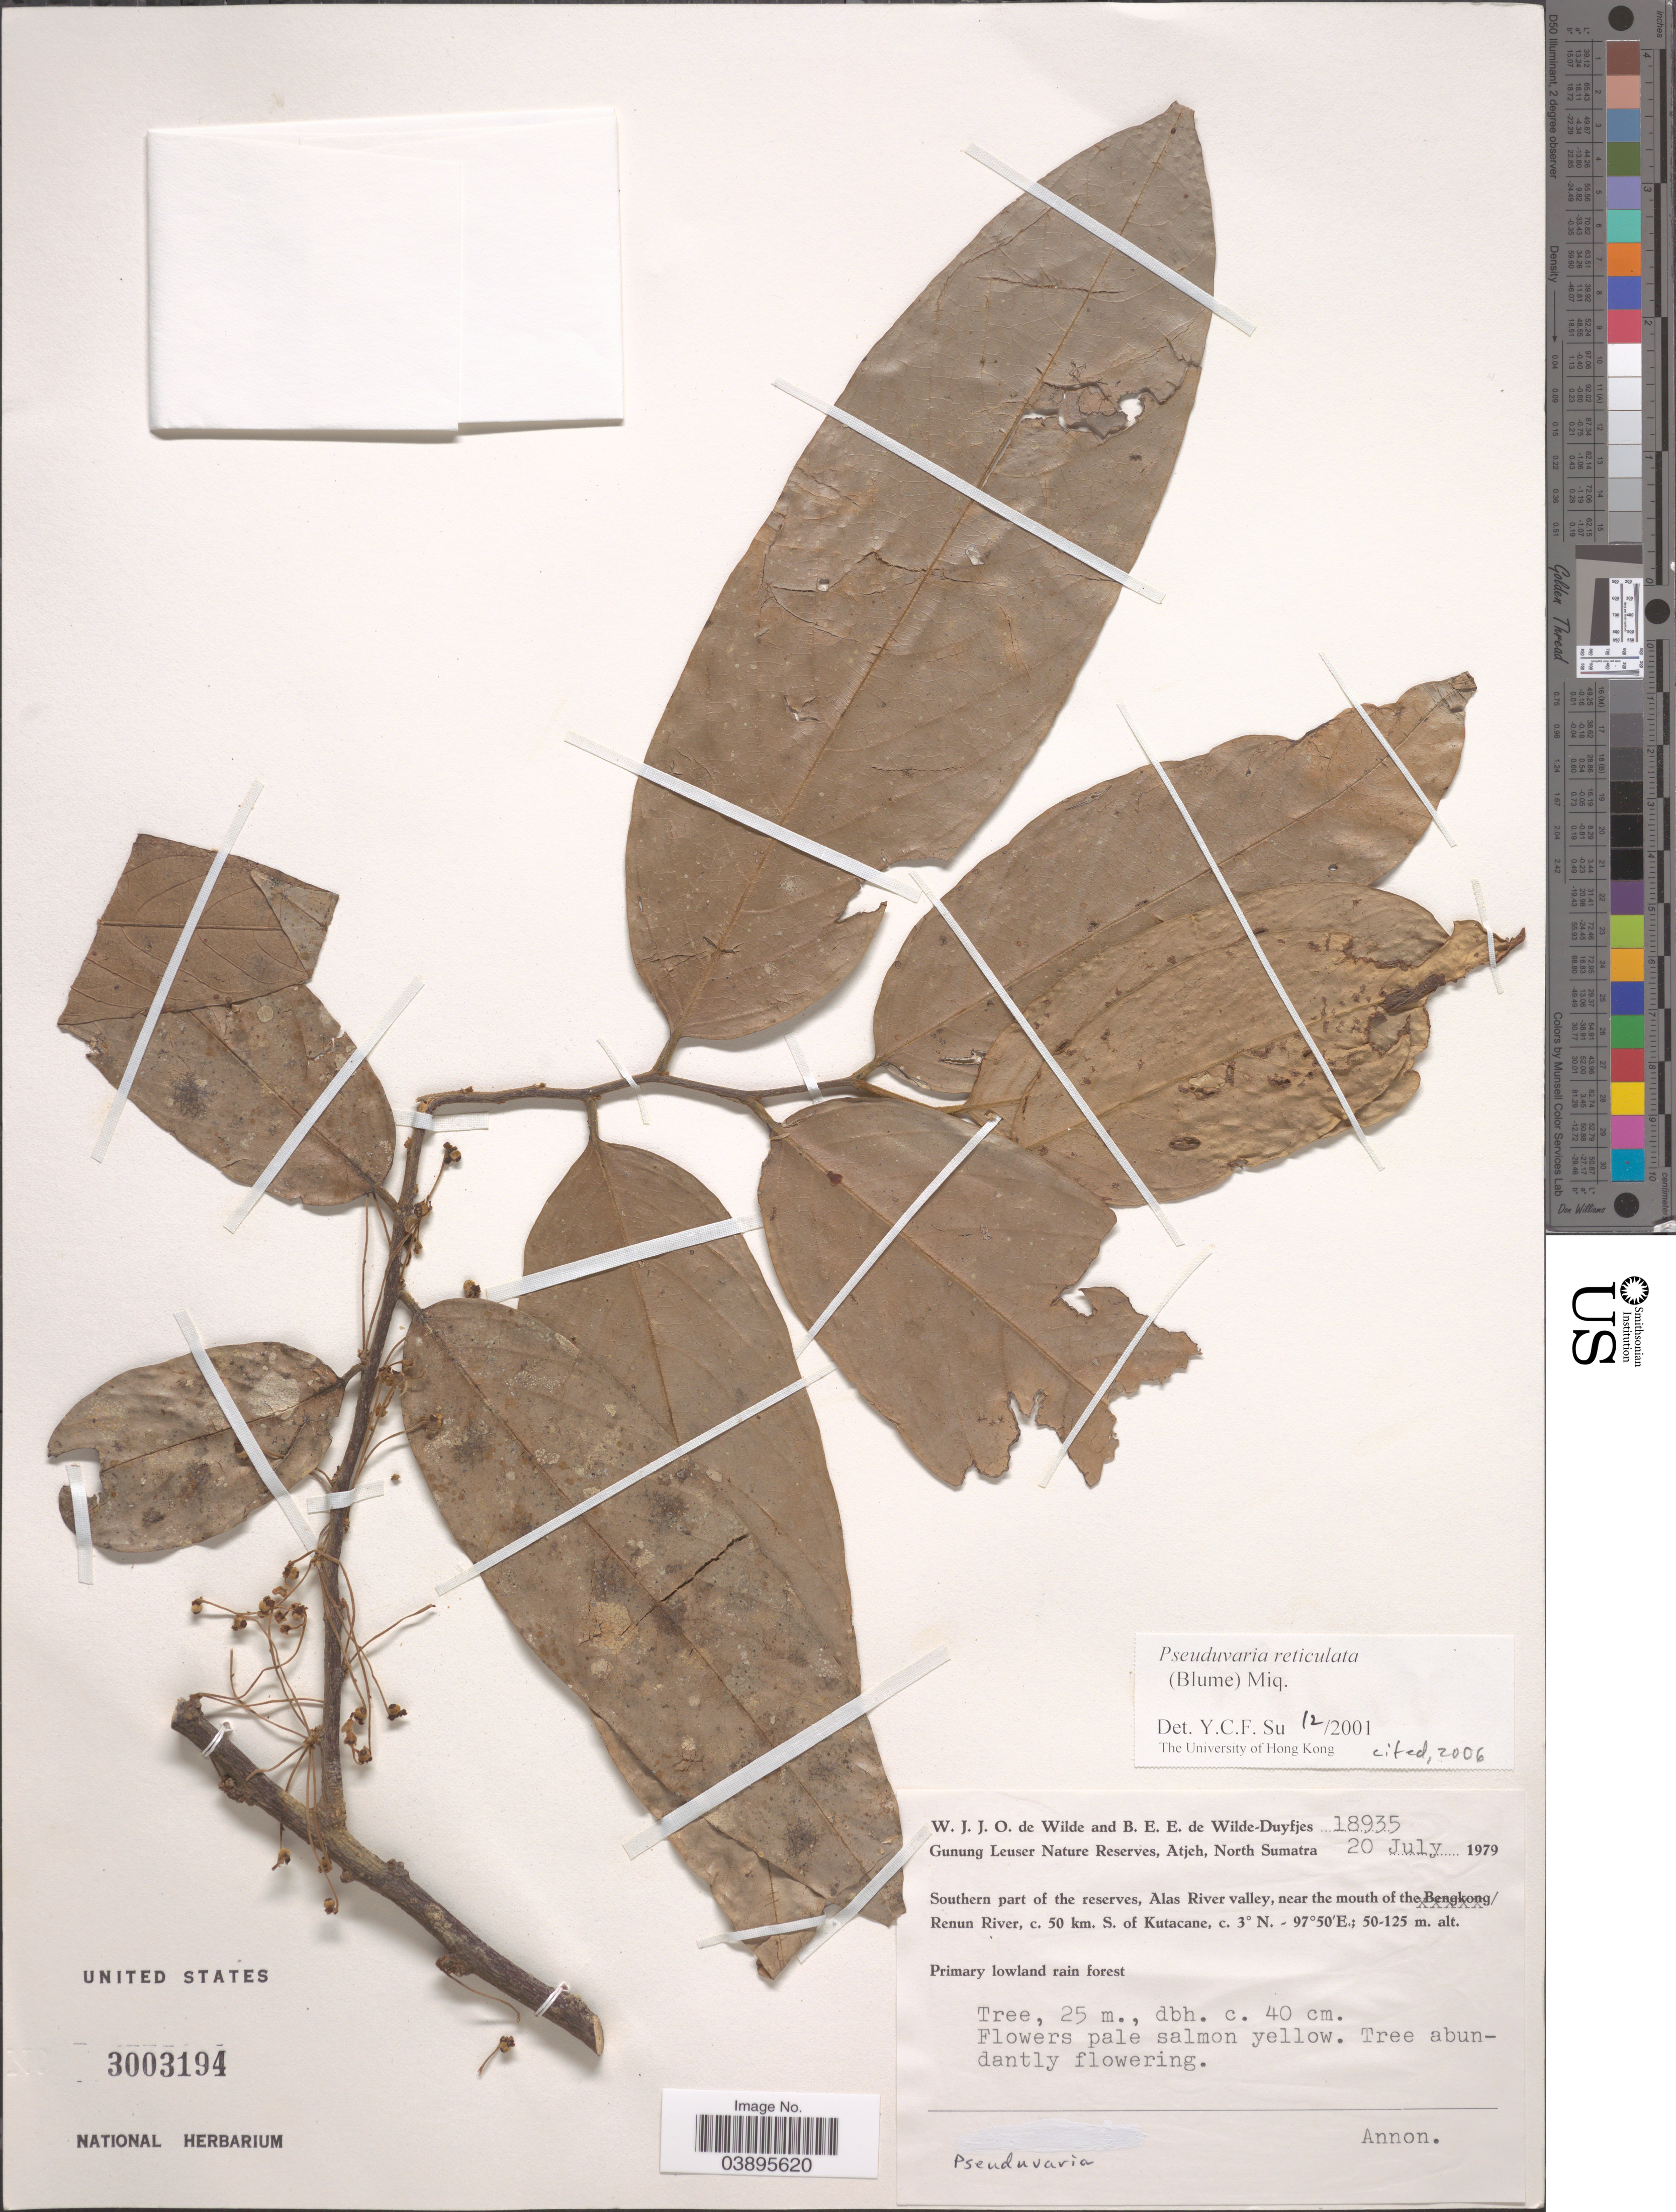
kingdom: Plantae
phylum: Tracheophyta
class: Magnoliopsida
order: Magnoliales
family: Annonaceae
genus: Pseuduvaria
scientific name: Pseuduvaria reticulata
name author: (Blume) Miq.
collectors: W. J. de Wilde & B. E. de Wilde-Duyfjes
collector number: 18935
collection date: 1979-07-20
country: Indonesia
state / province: Sumatra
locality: Gunung Leuser Nature Reserve, Atjeh, North Sumatra. Southern part of the reserves, Alas River valley, near the mouth of the Renun River, c. 50 km. S. of Kutacane.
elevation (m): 50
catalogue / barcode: US 3003194